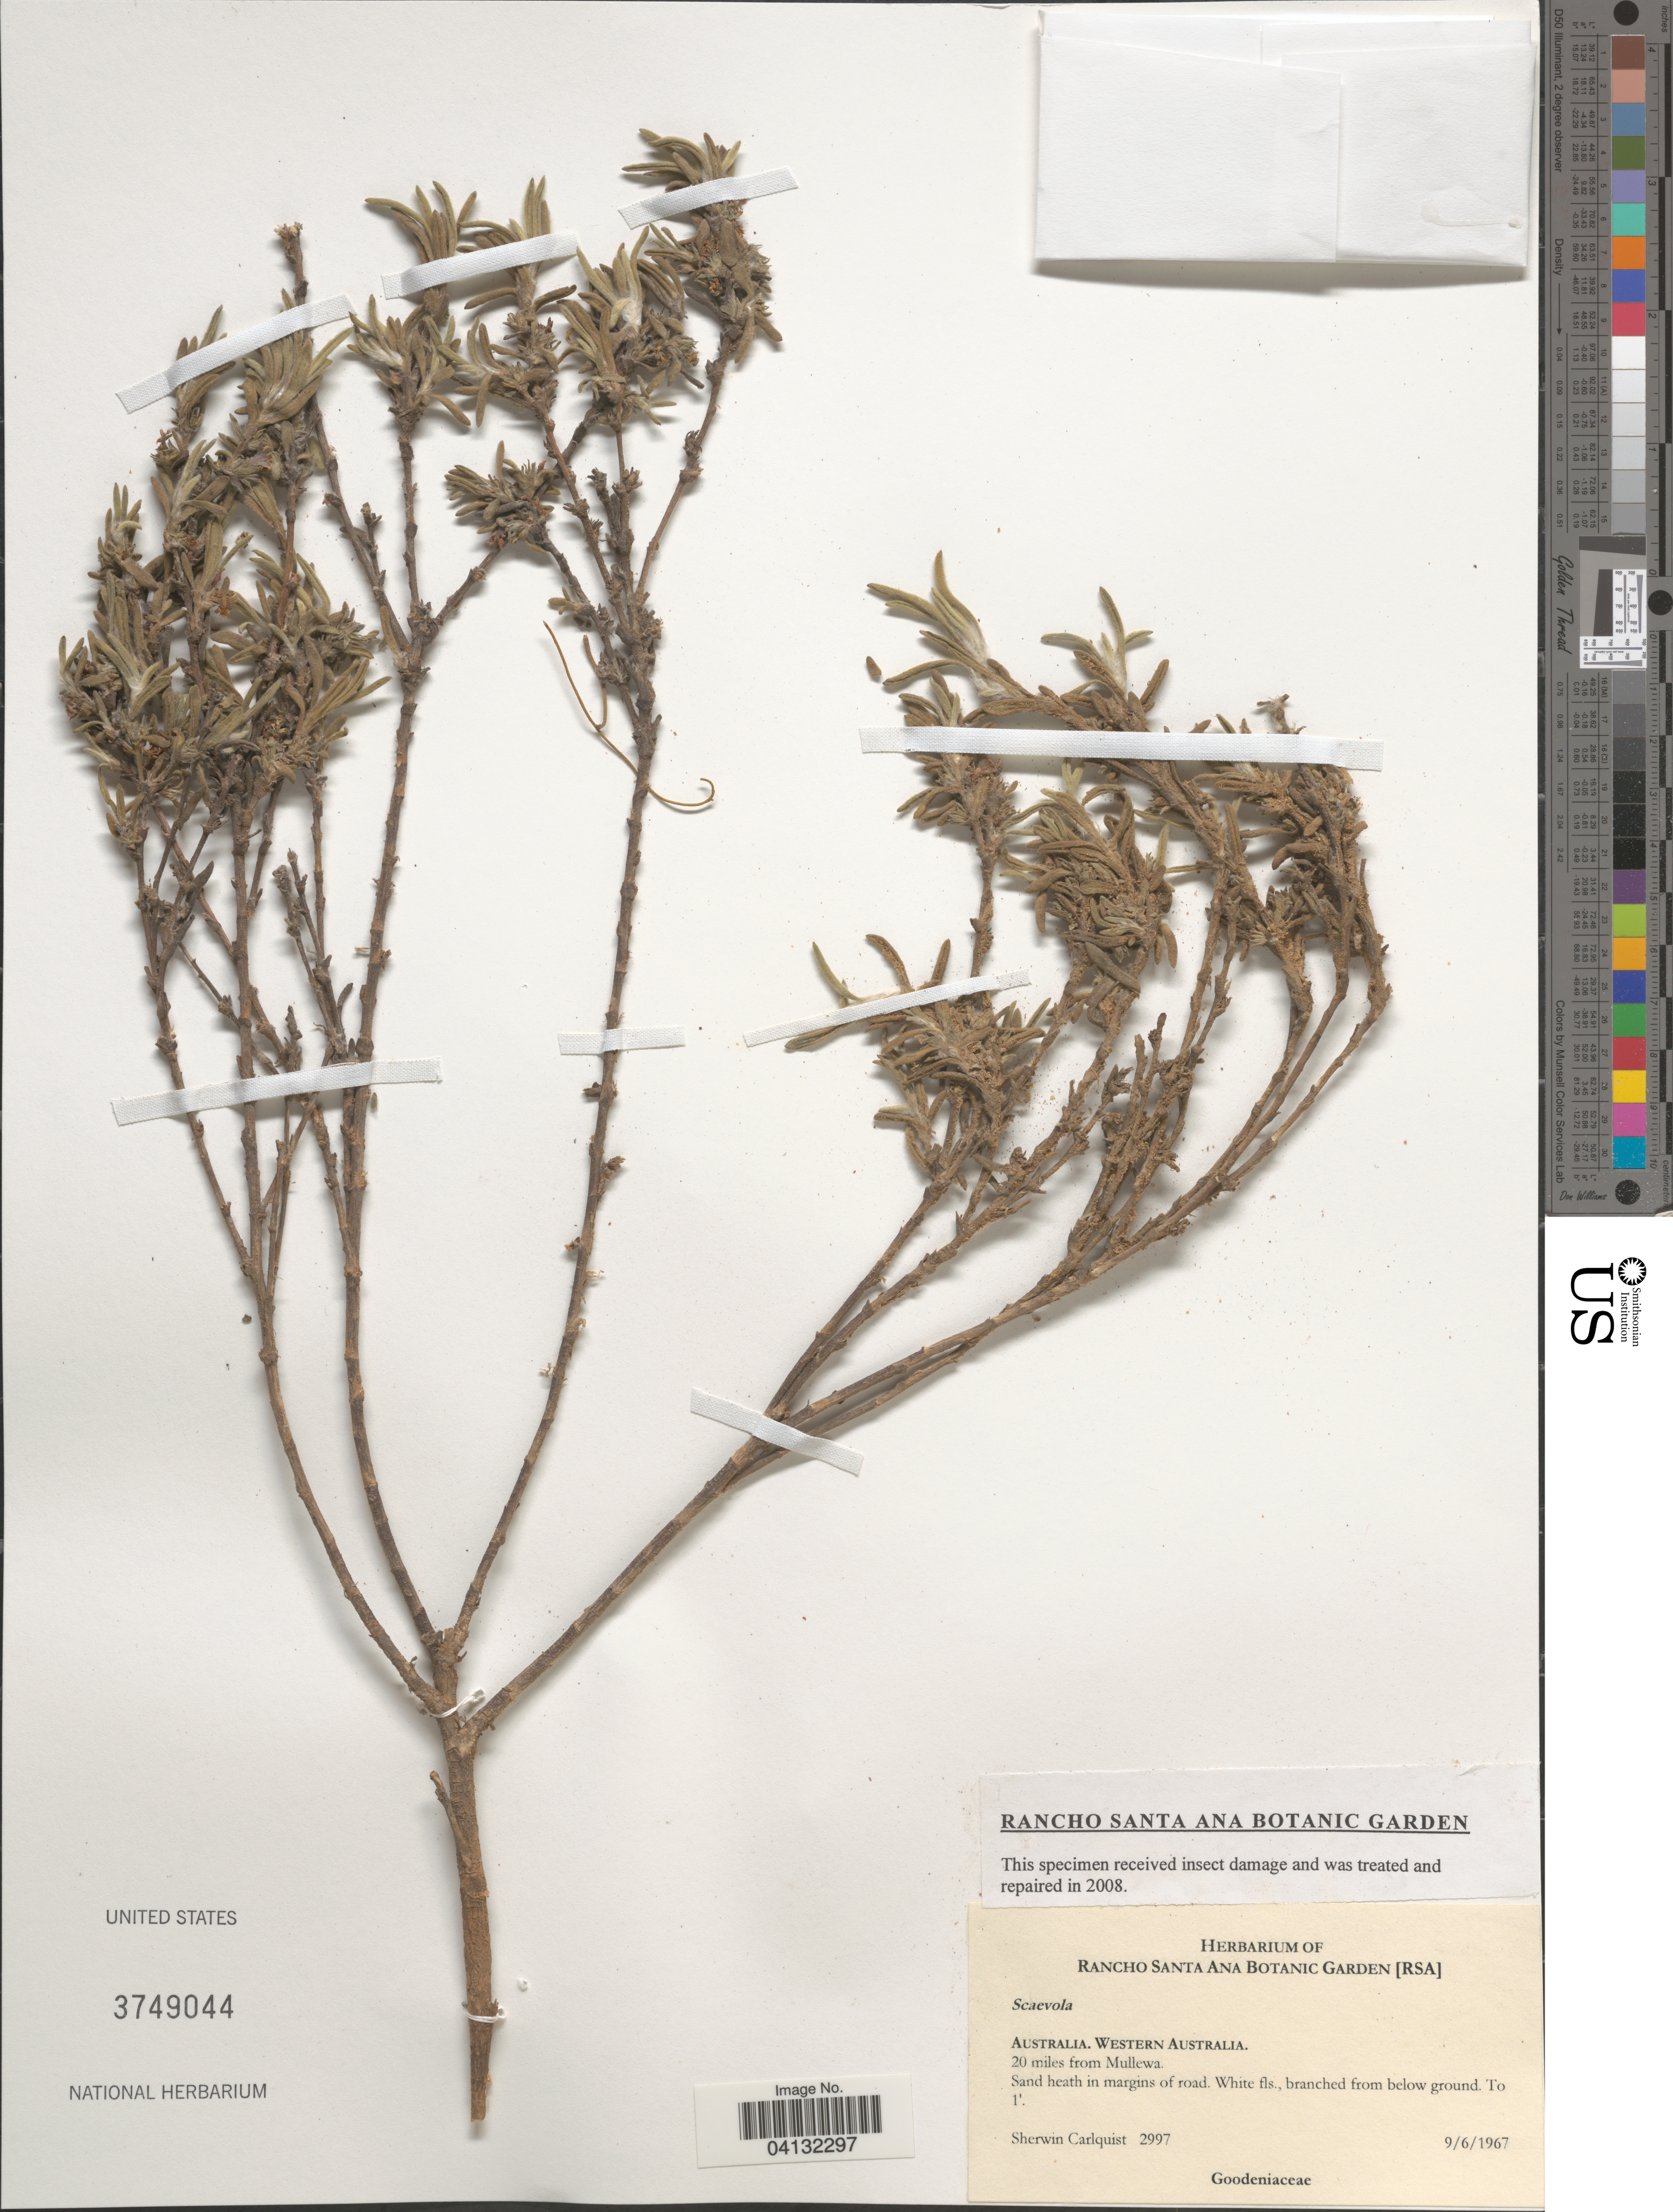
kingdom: Plantae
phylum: Tracheophyta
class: Magnoliopsida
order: Asterales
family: Goodeniaceae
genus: Scaevola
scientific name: Scaevola sp.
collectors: S. Carlquist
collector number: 2997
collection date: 1967-09-06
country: Australia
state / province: Western Australia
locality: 20 miles from Mullewa.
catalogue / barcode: US 3749044